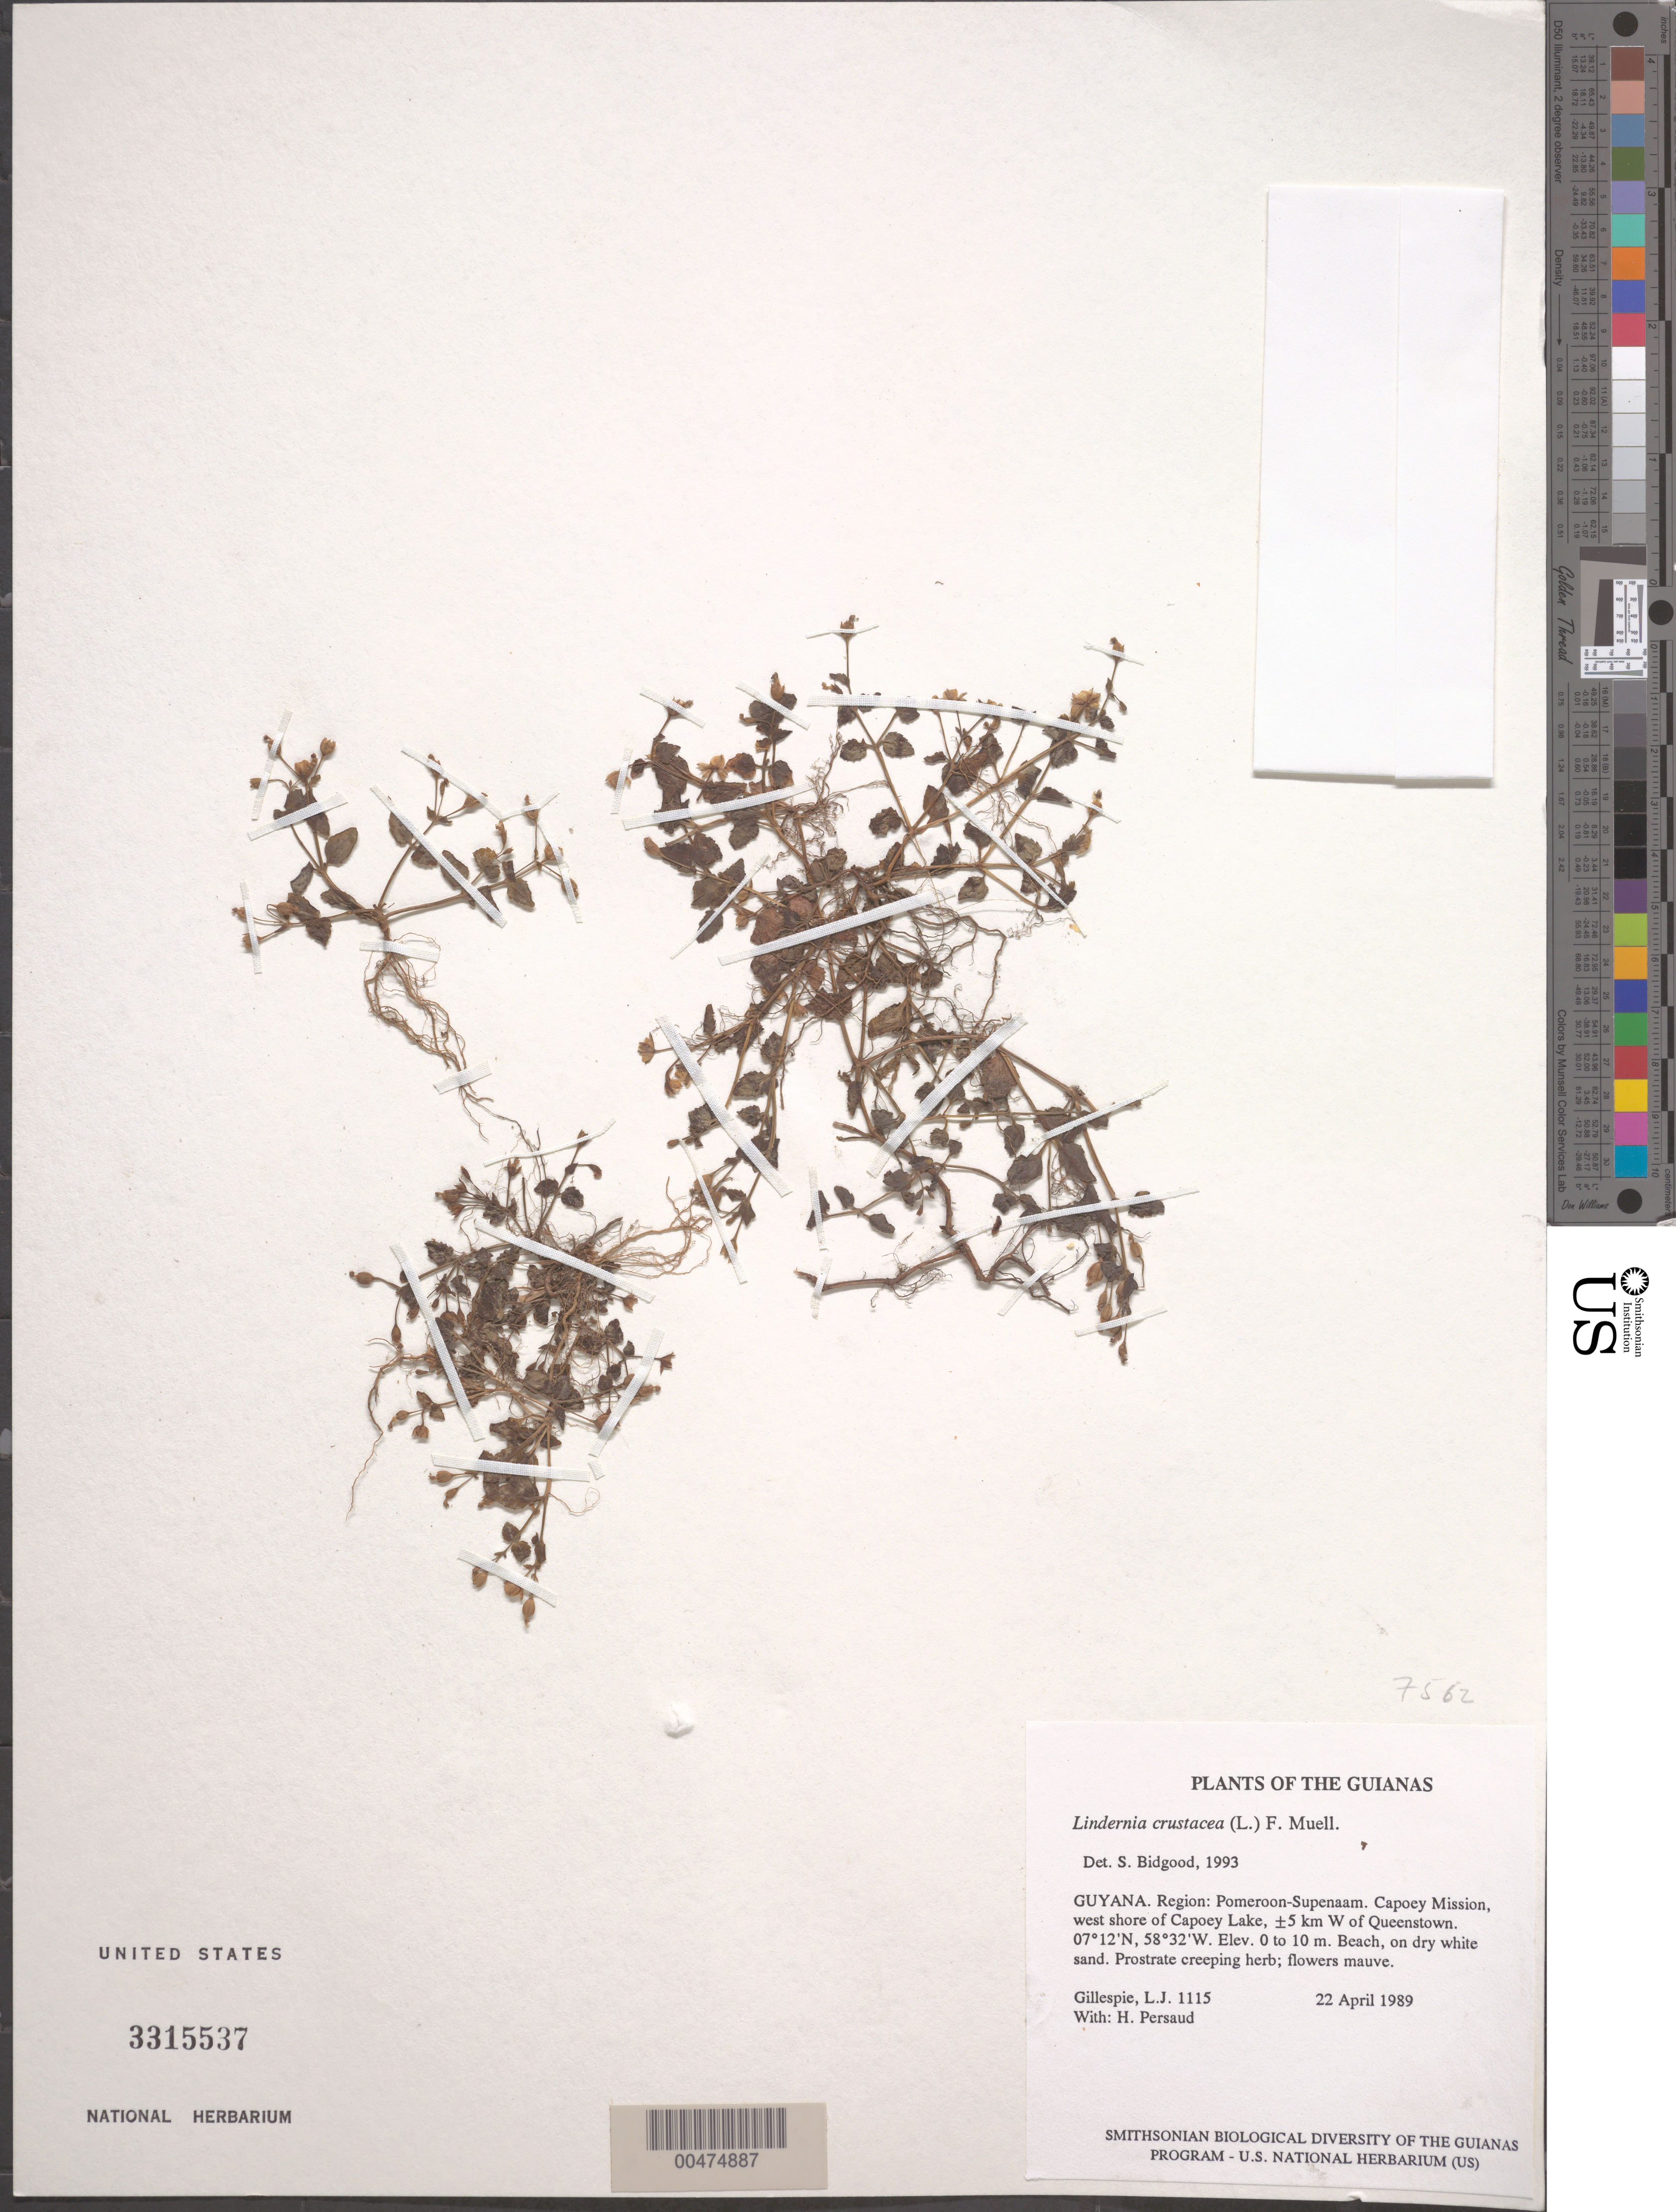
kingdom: Plantae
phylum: Tracheophyta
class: Magnoliopsida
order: Lamiales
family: Linderniaceae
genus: Lindernia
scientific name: Lindernia crustacea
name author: (L.) F. Muell.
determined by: Bidgood, S.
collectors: L. J. Gillespie & H. Persaud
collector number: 1115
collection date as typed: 22 April 1989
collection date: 1989-04-22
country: Guyana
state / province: Pomeroon-Supenaam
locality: Capoey Mission, west shore of Capoey Lake, ±5 km W of Queenstown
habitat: Beach, on dry white sand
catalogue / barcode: US 3315537